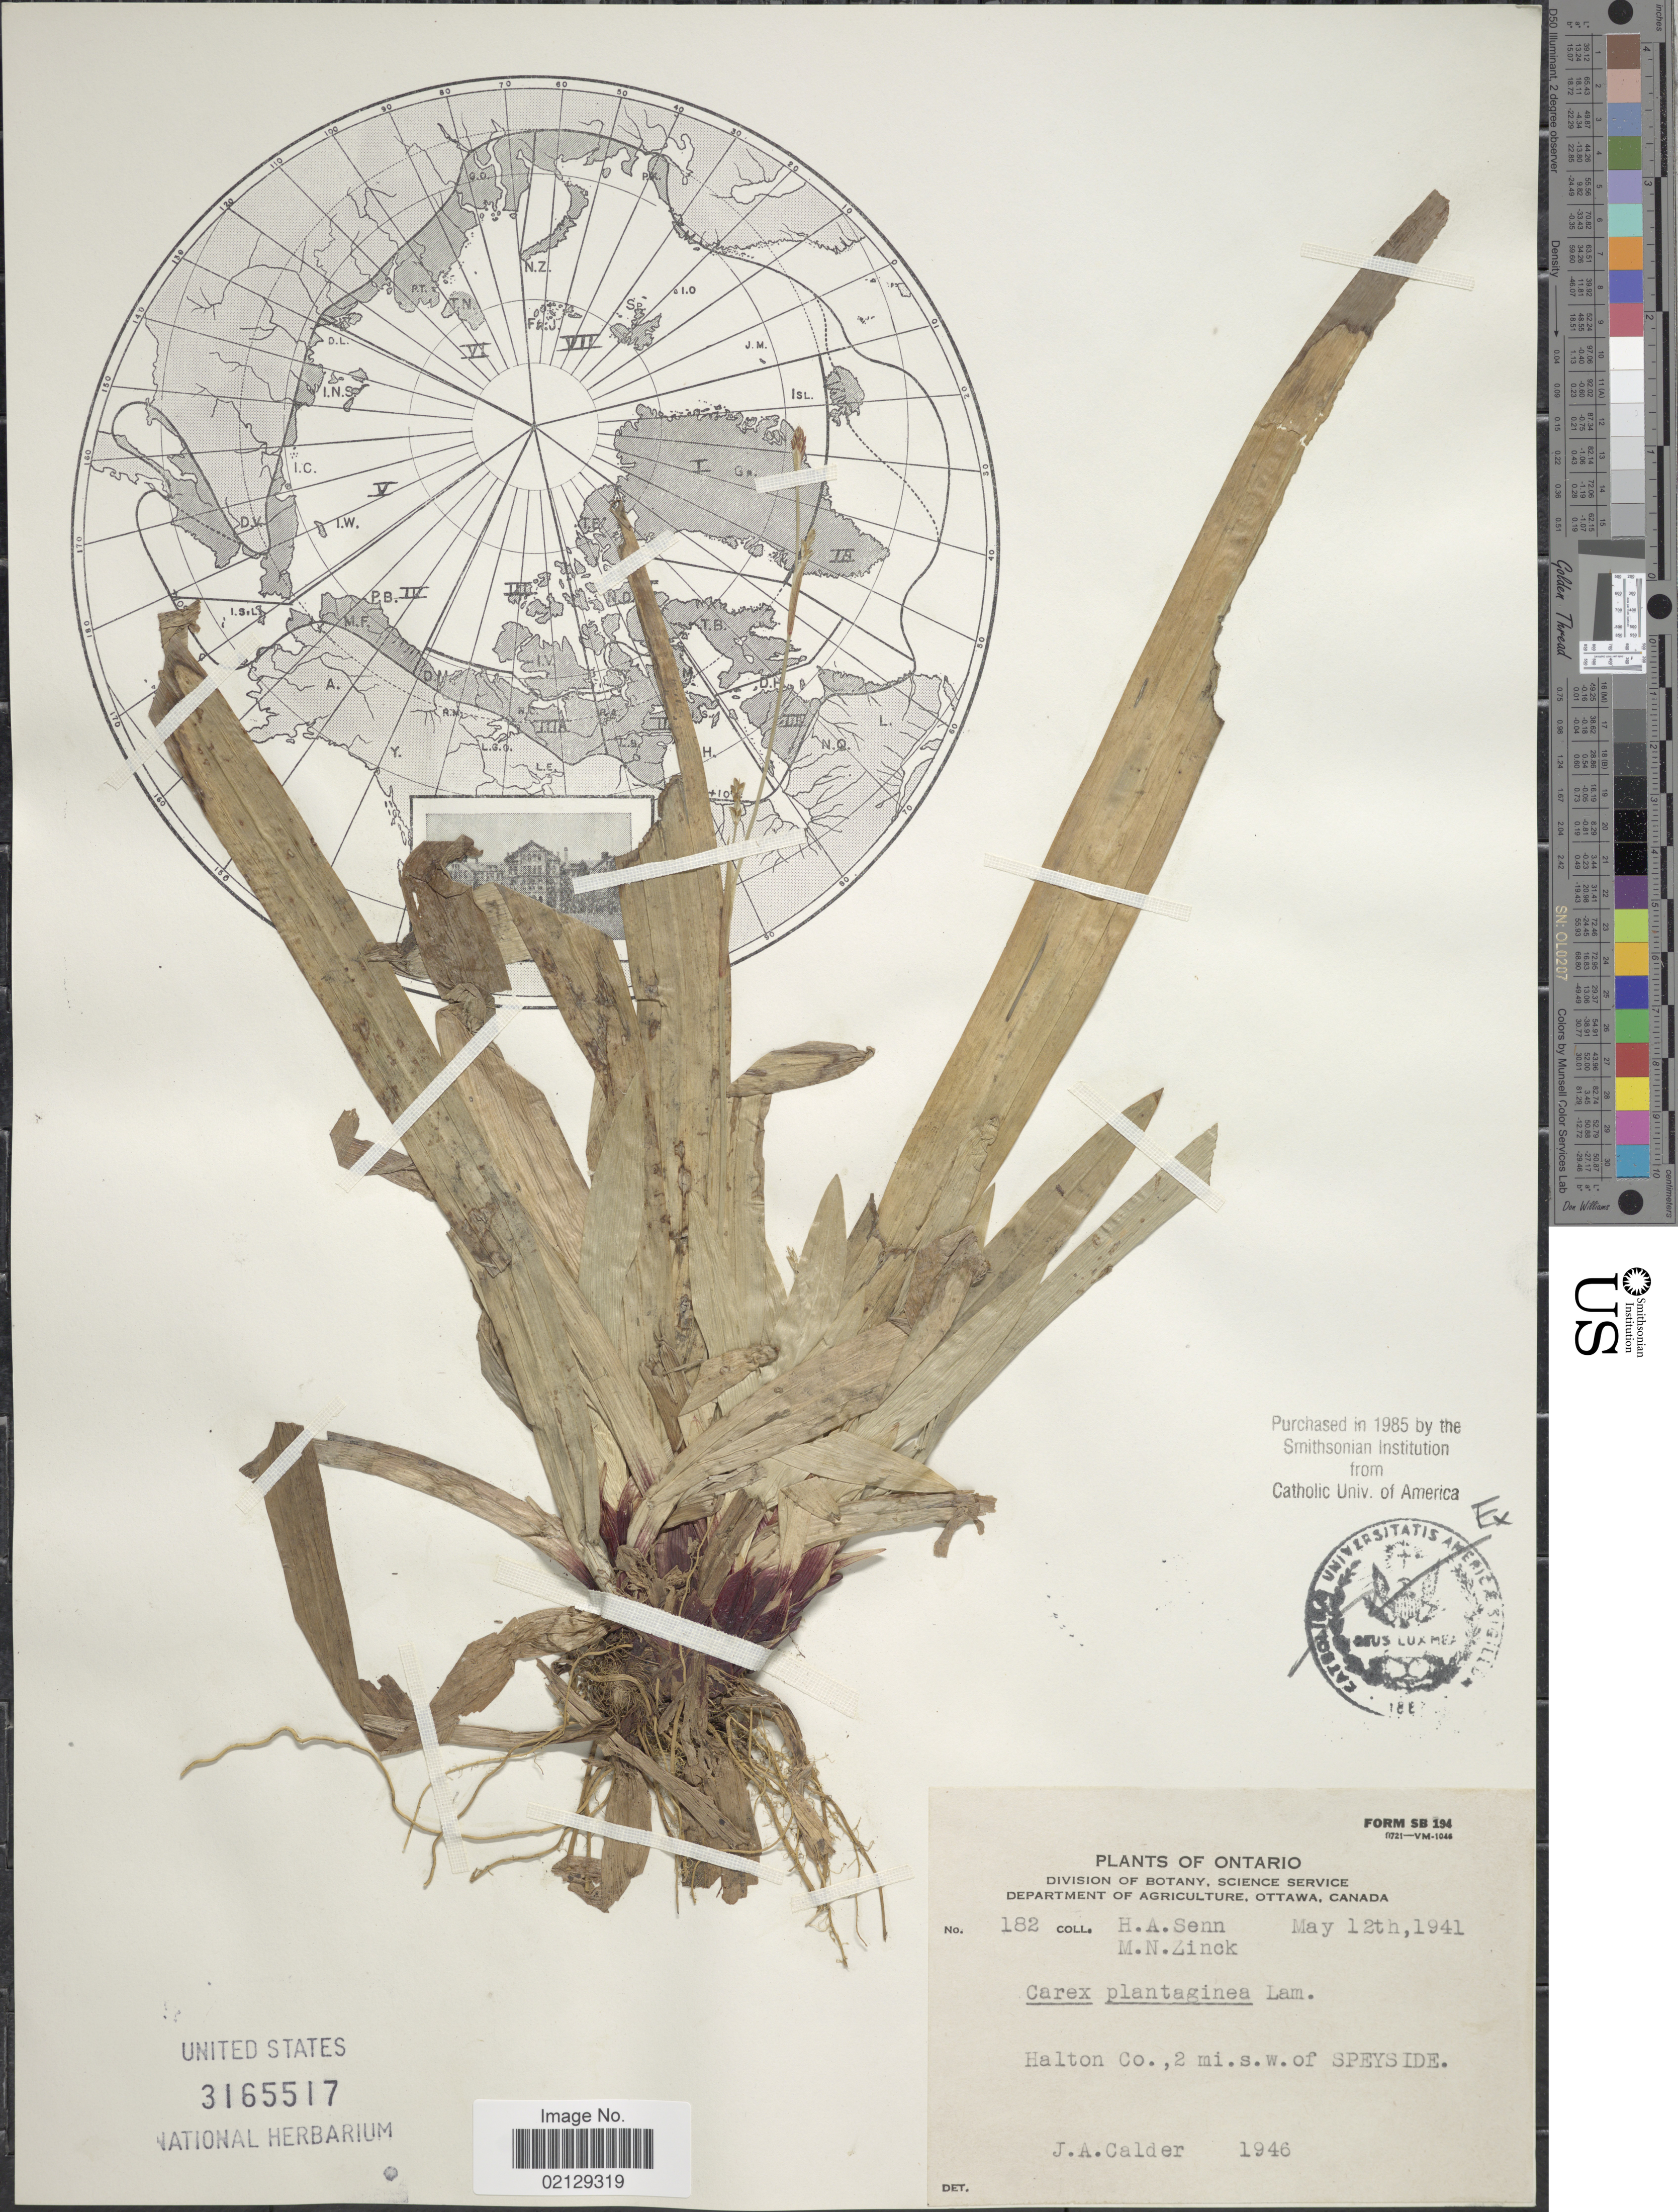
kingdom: Plantae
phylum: Tracheophyta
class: Liliopsida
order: Poales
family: Cyperaceae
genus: Carex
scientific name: Carex plantaginea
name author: Lam.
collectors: H. Senn & M. Zinck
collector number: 1832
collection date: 1941-05-12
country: Canada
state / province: Ontario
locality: Halton Co., 2 mi. s.w. of Speyside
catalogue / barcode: US 3165517